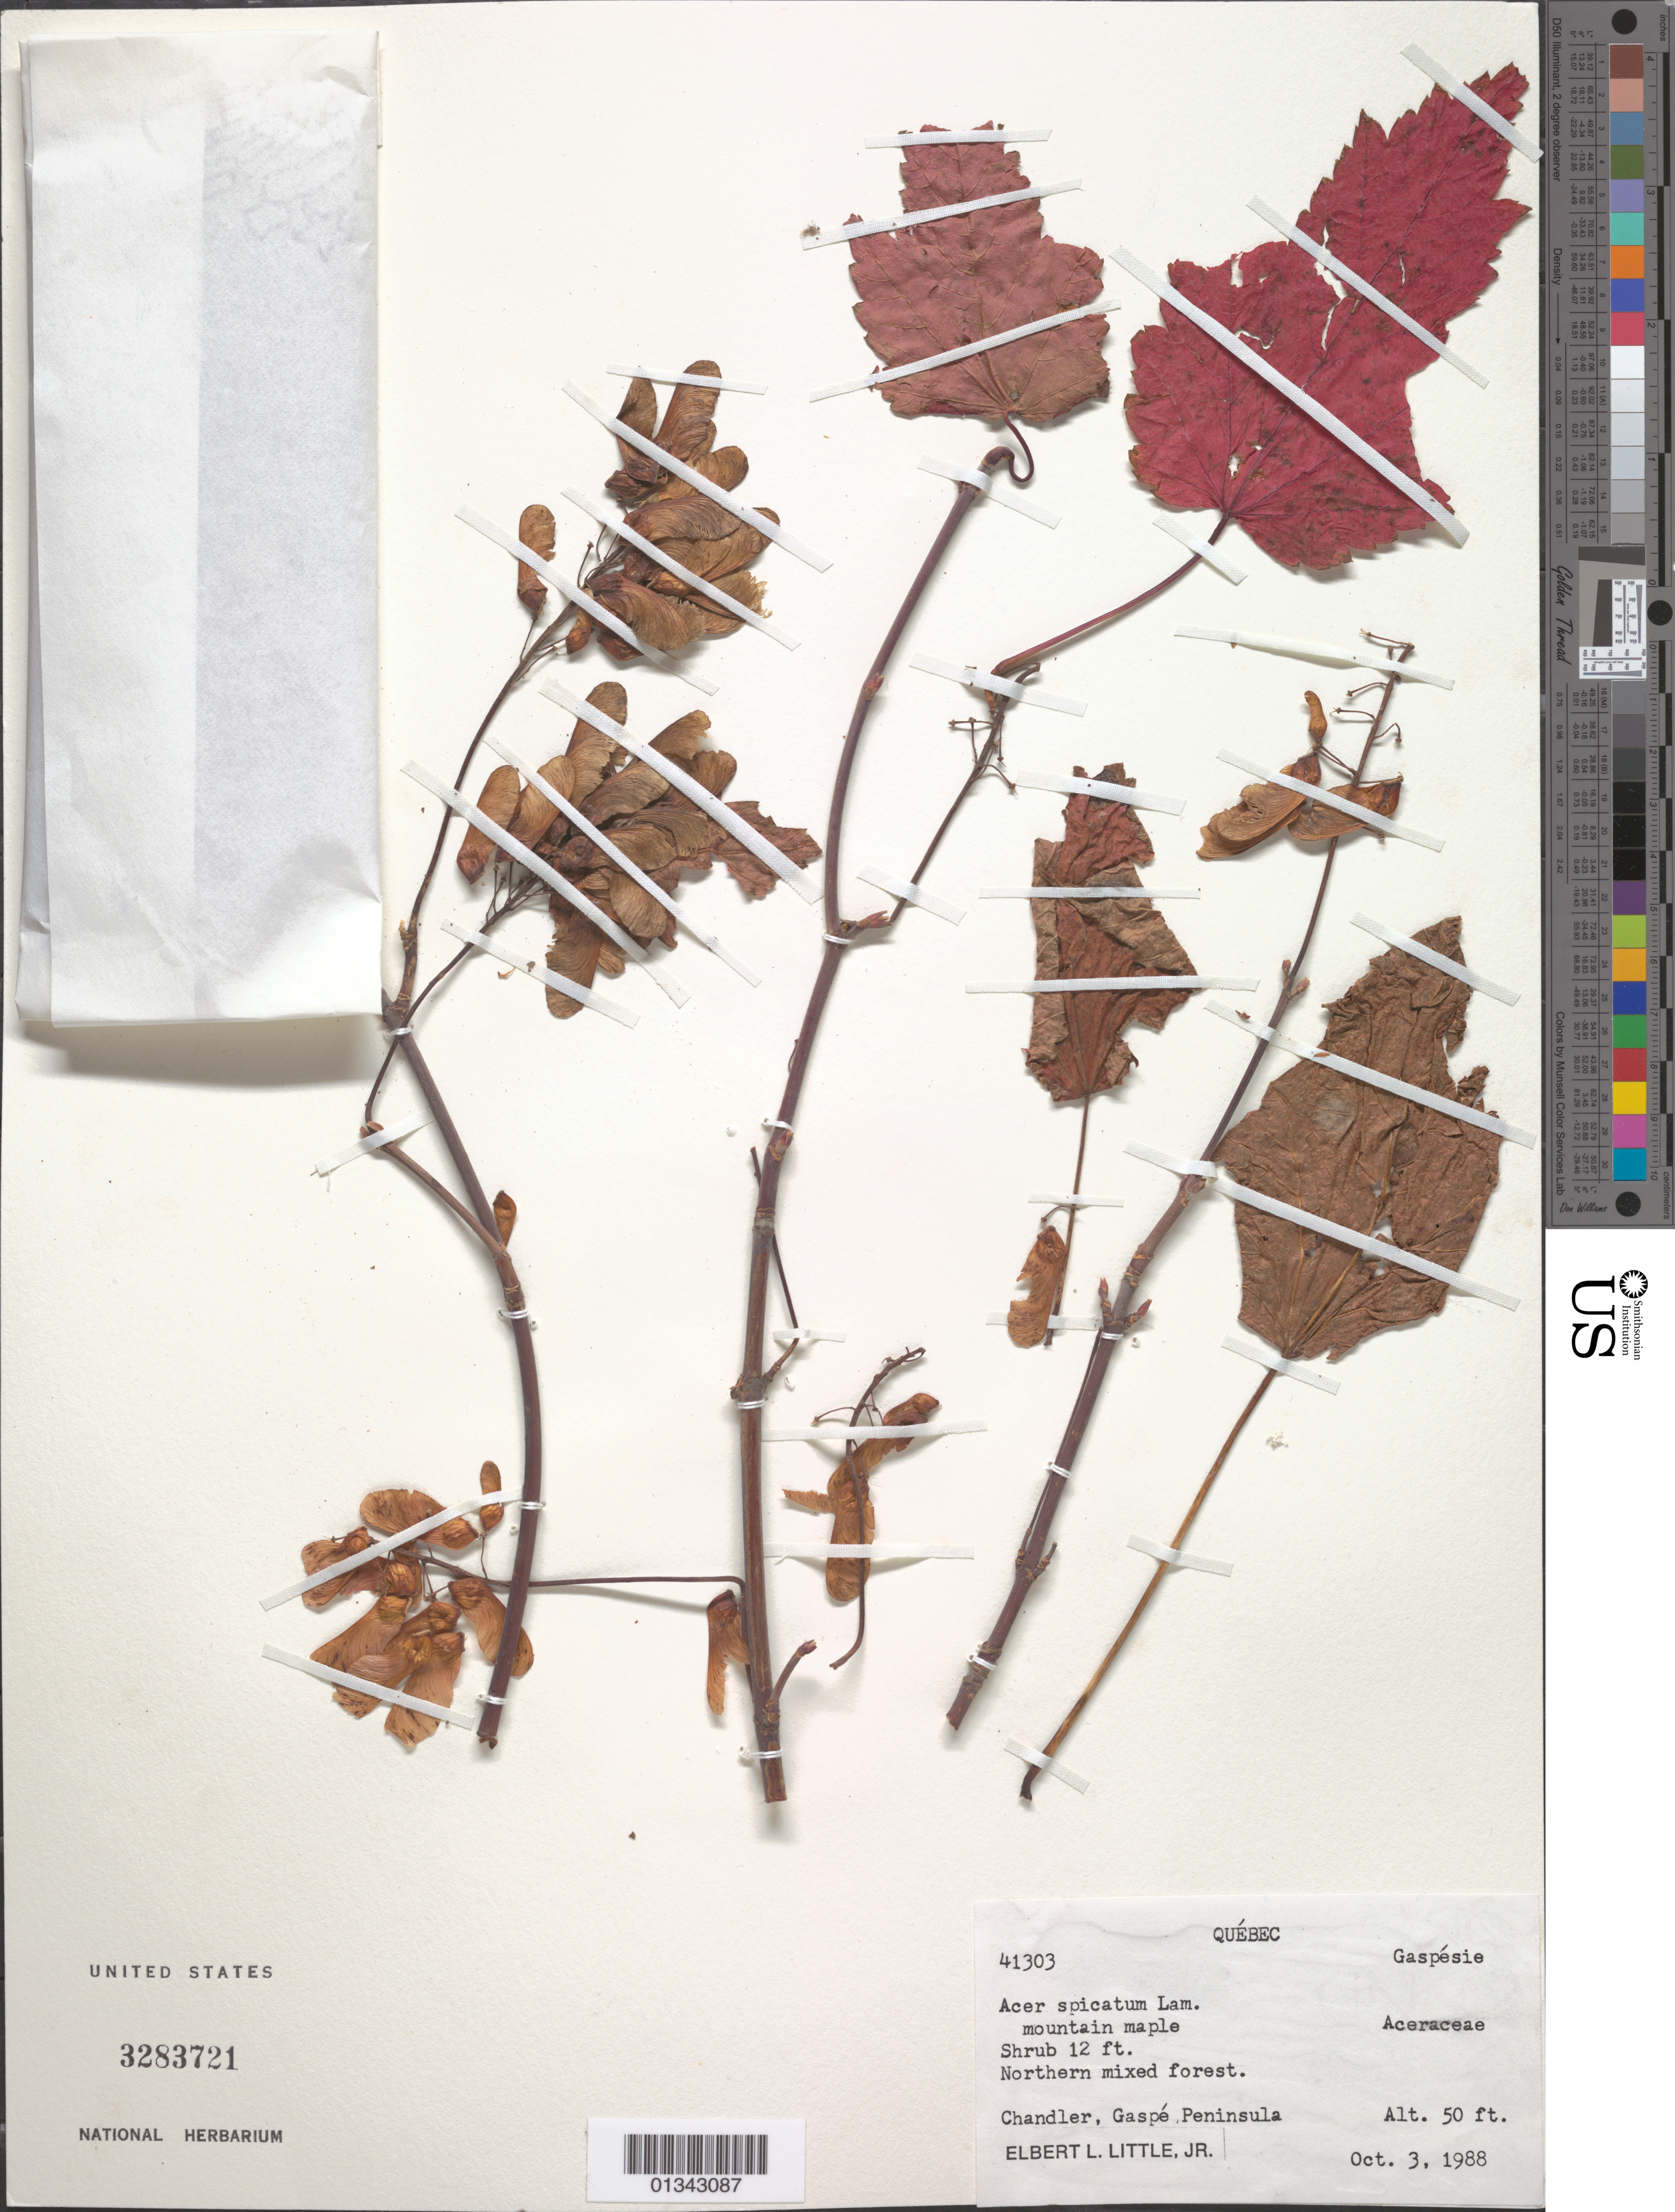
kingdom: Plantae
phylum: Tracheophyta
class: Magnoliopsida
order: Sapindales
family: Sapindaceae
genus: Acer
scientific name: Acer spicatum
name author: Lam.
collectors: E. L. Little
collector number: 41303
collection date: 1988-10-03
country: Canada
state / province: Quebec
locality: Gaspésie. Chandler, Gaspé Peninsula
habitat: Northern mixed forest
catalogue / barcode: US 3283721